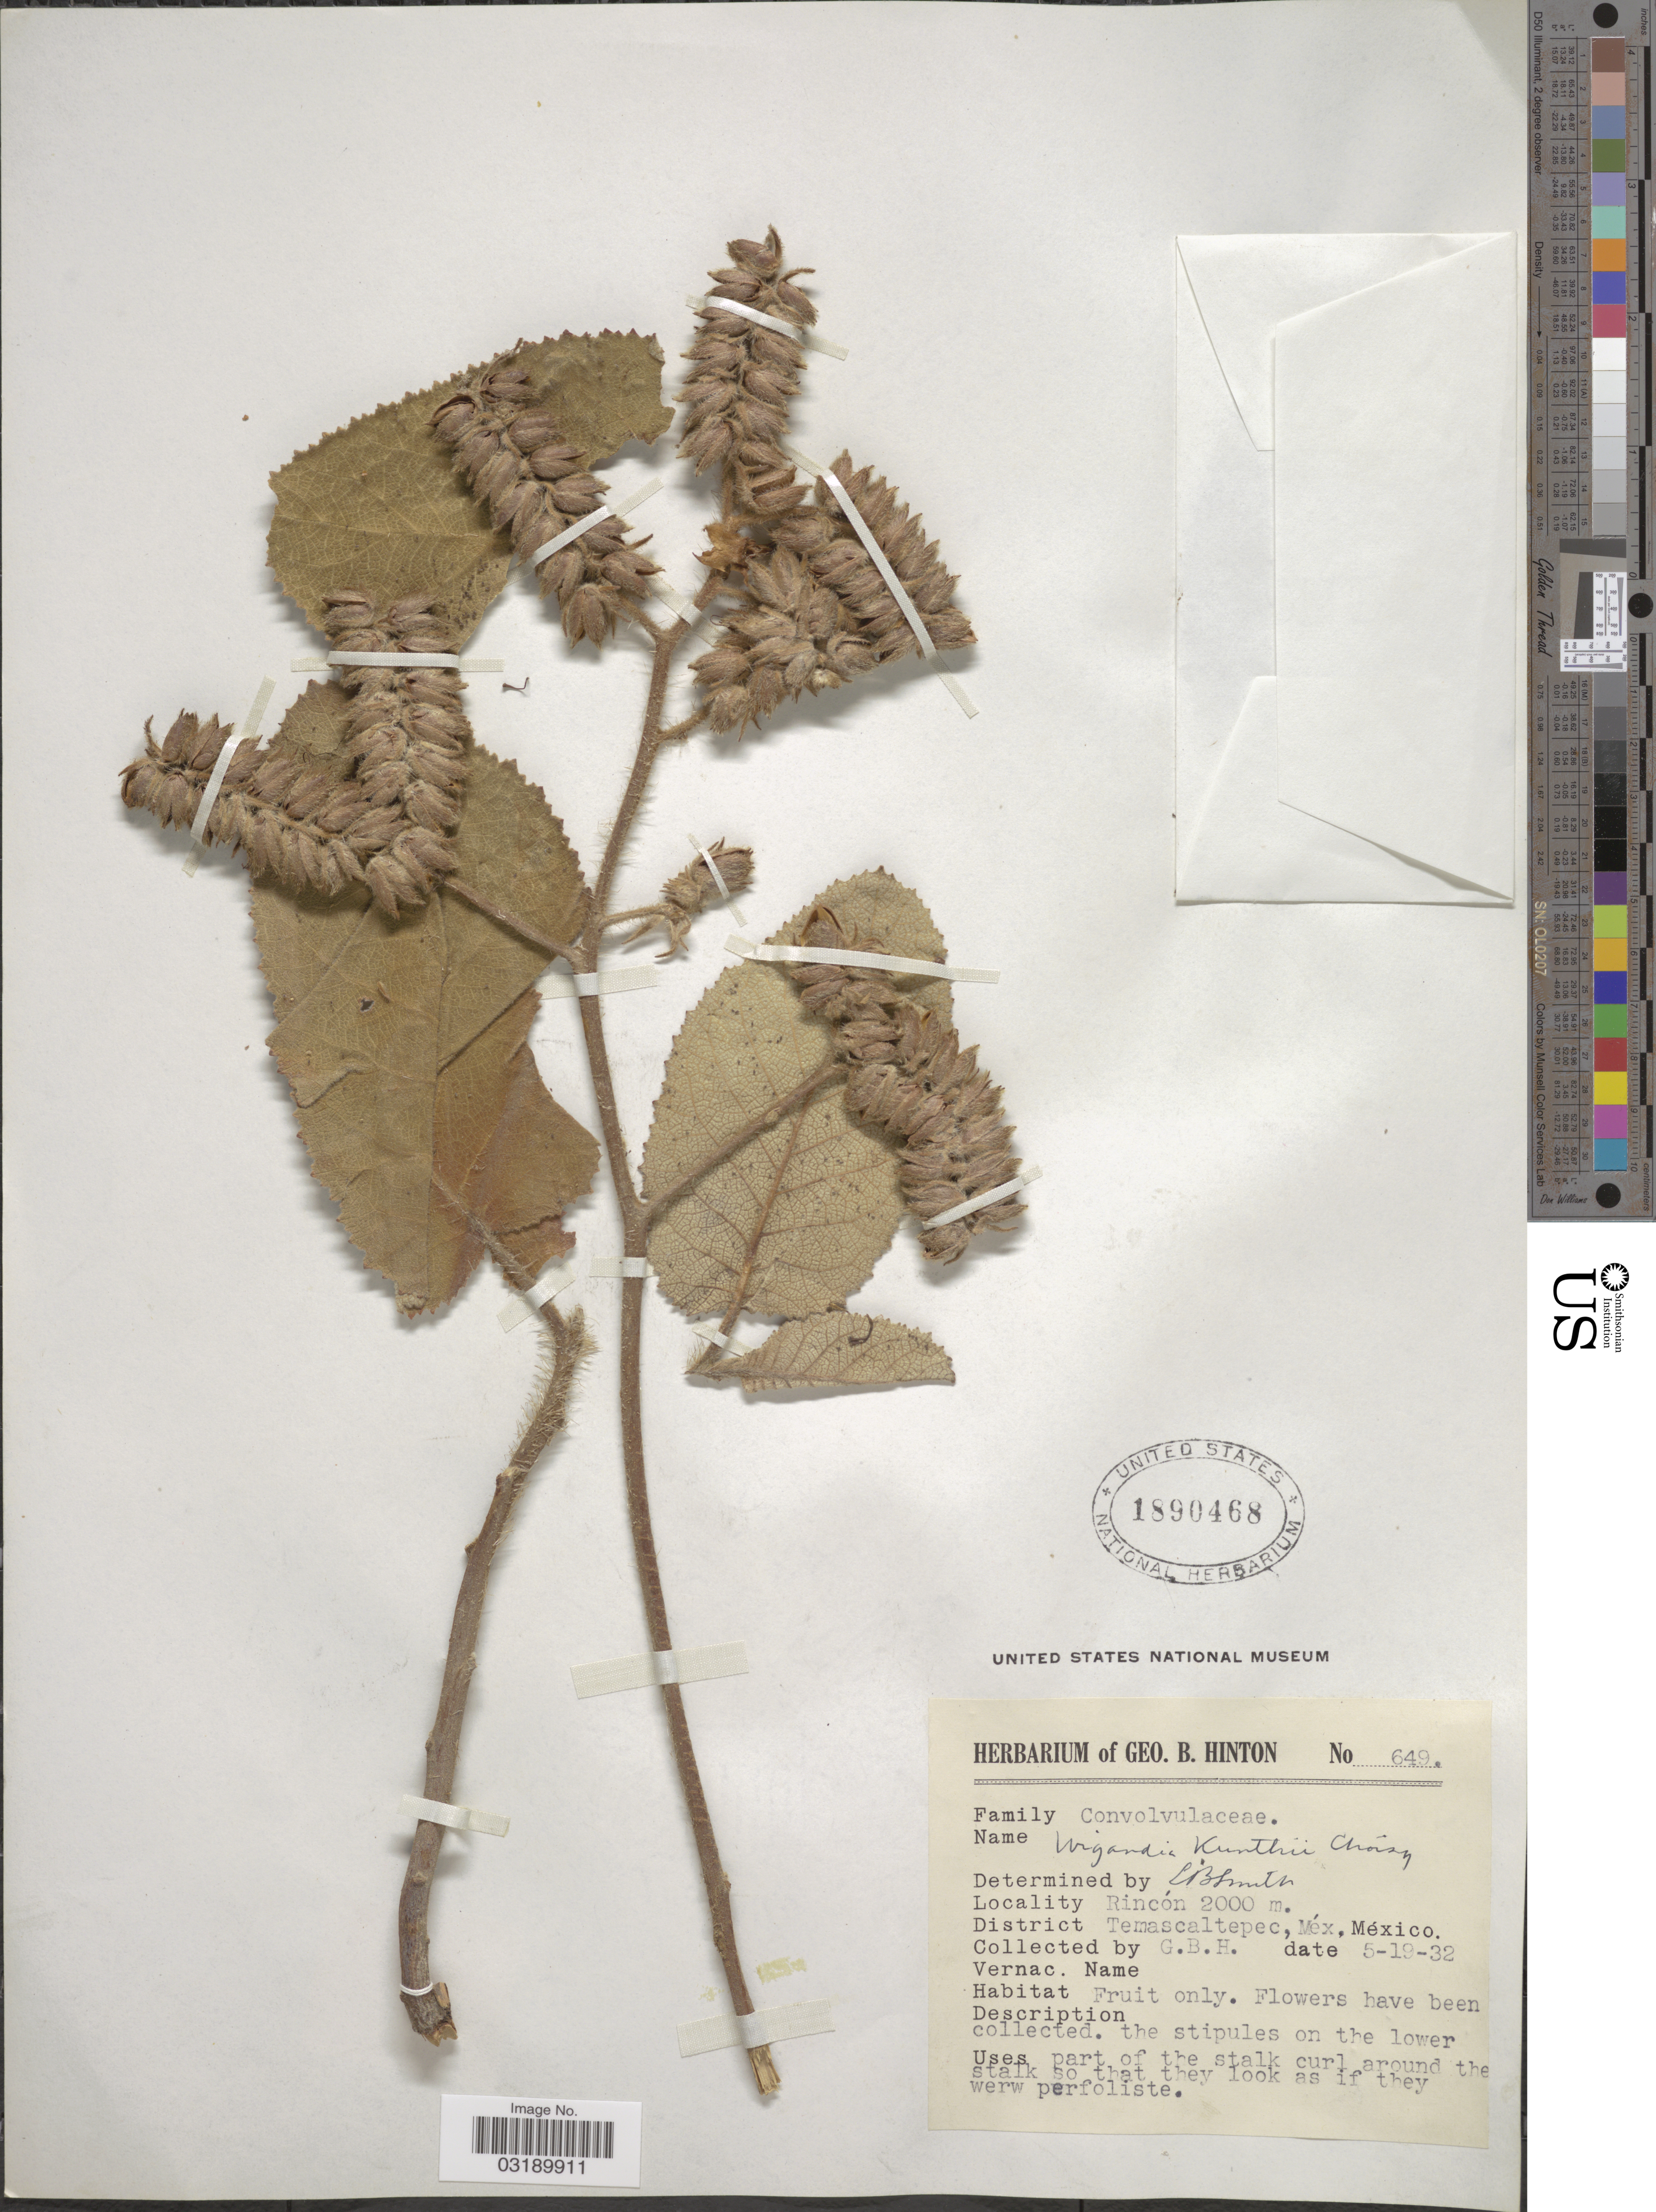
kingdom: Plantae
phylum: Tracheophyta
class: Magnoliopsida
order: Boraginales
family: Namaceae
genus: Wigandia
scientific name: Wigandia kunthii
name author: Choisy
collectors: G. B. Hinton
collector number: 649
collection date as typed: Transcribed d/m/y: 19/5/32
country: Mexico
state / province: México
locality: Rincón. District Temascaltepec.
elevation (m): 2000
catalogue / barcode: US 1890468